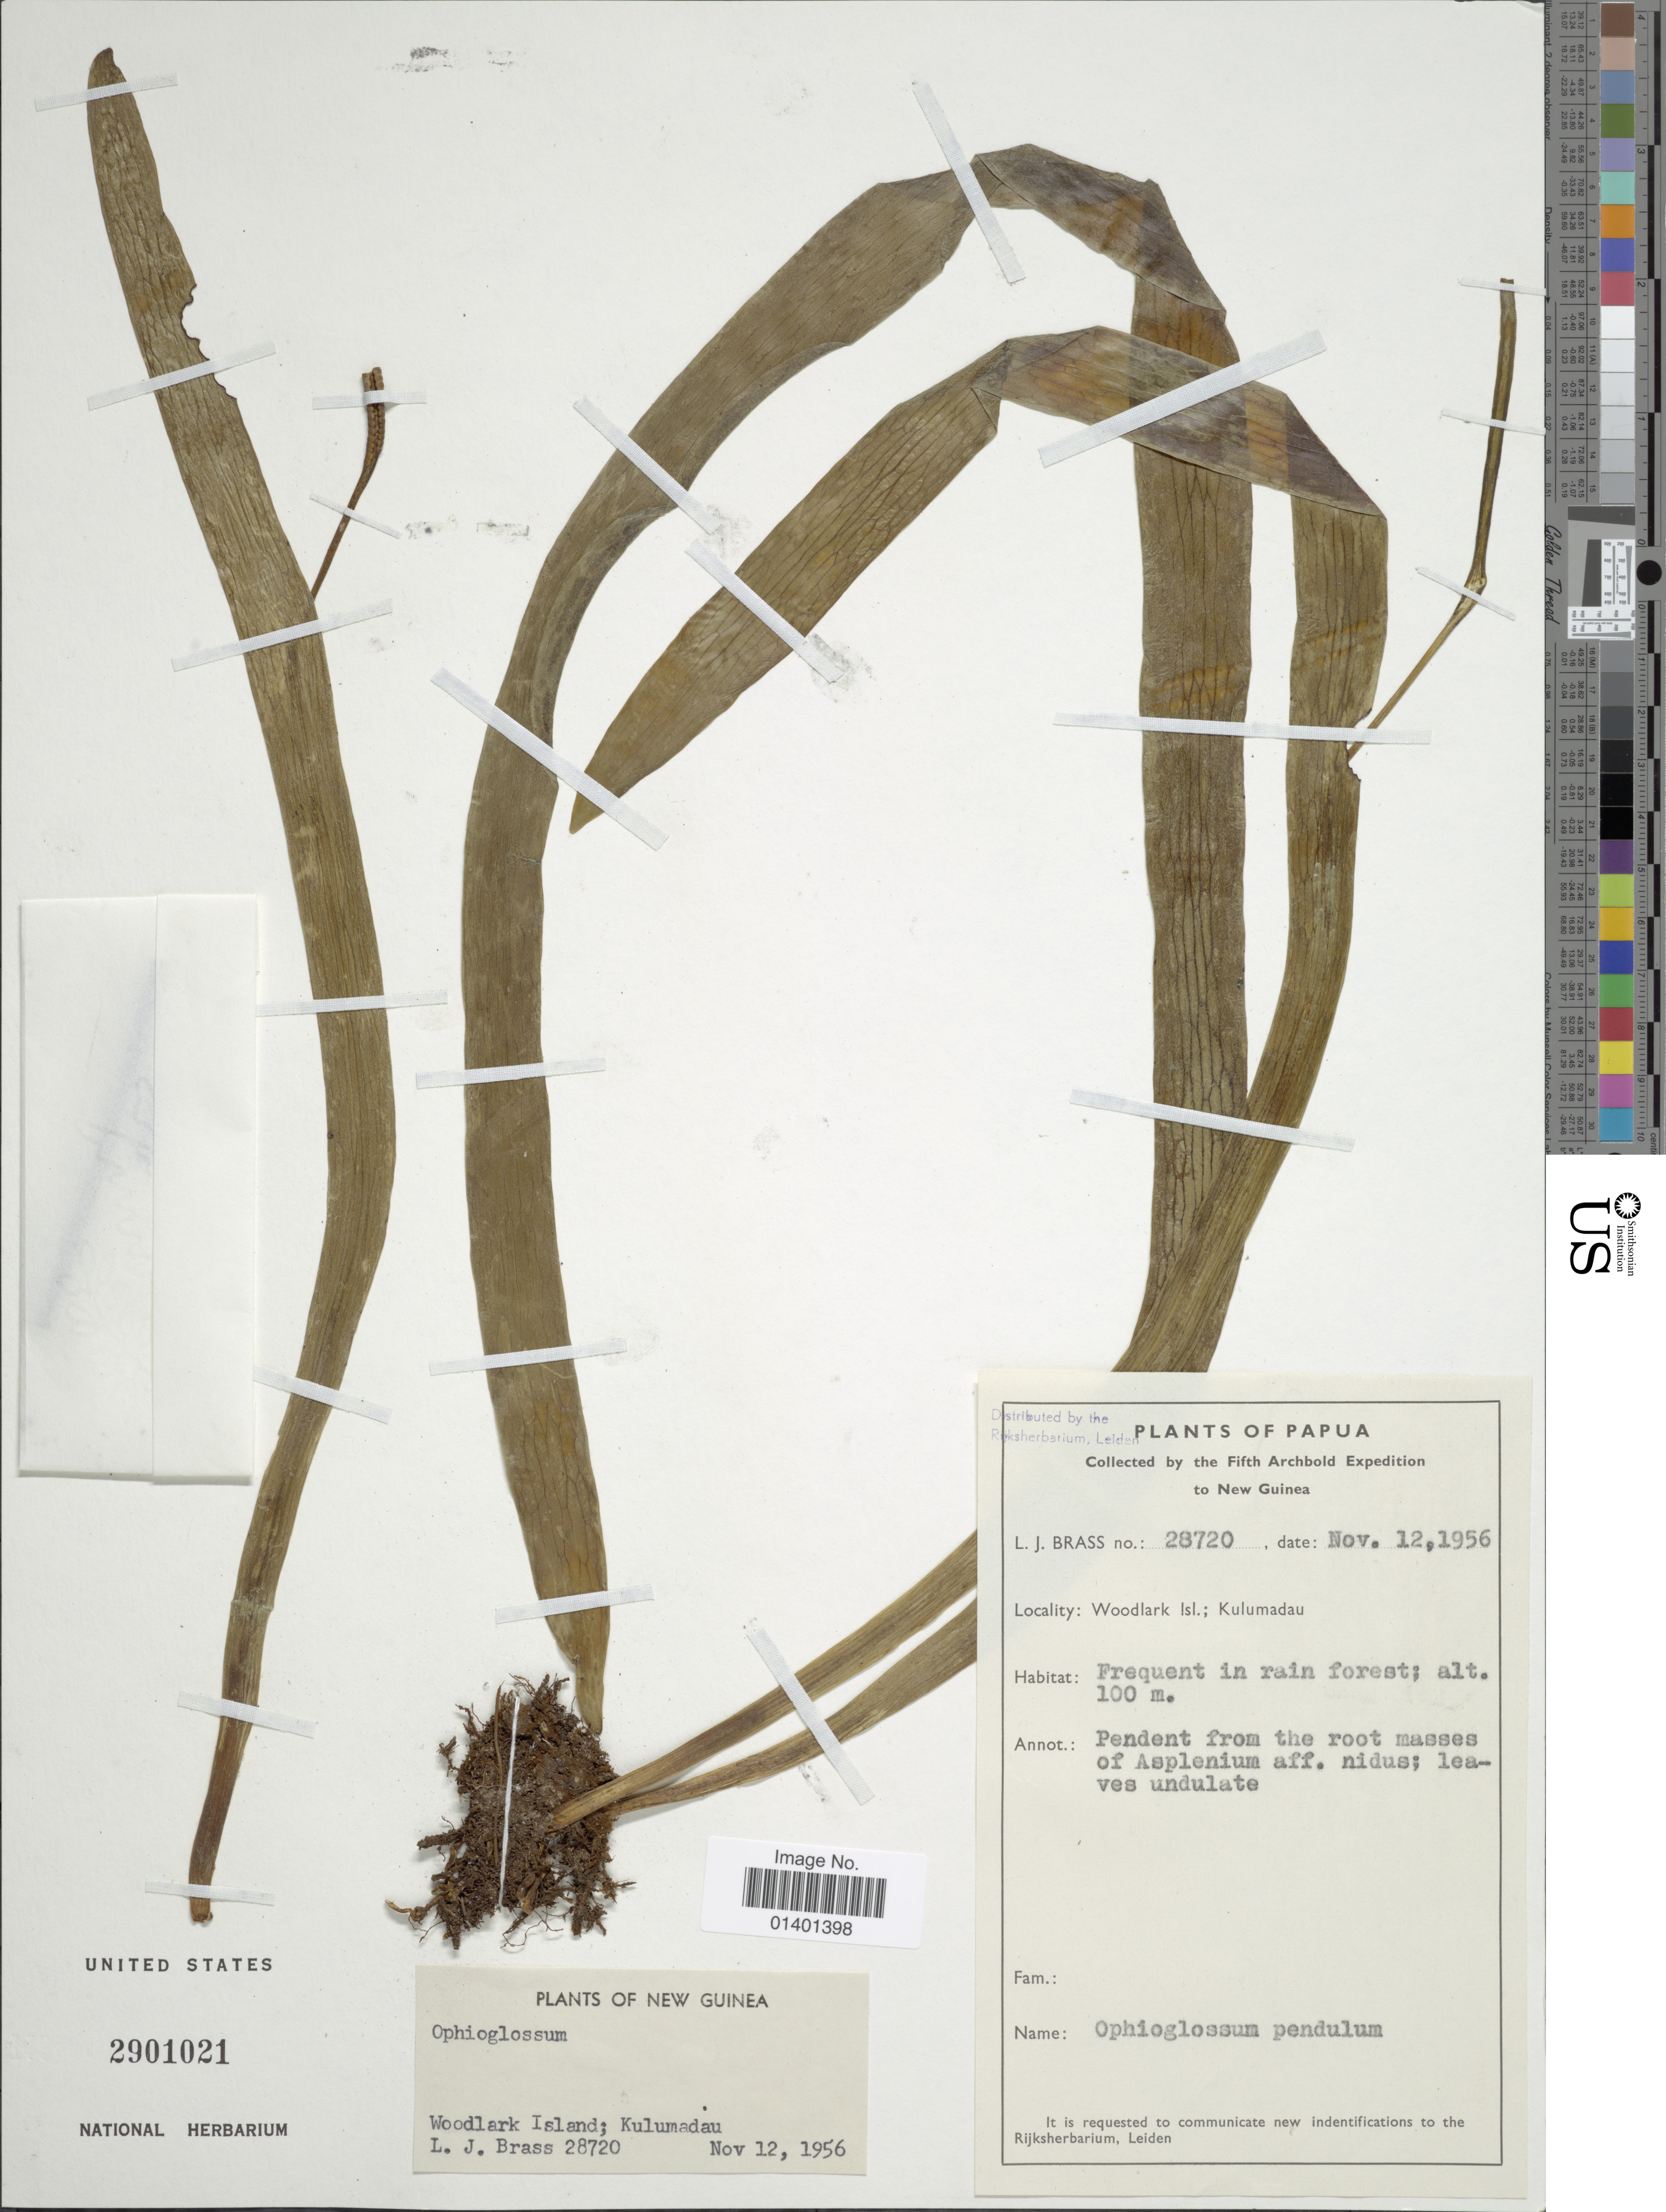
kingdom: Plantae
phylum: Tracheophyta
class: Polypodiopsida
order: Ophioglossales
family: Ophioglossaceae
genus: Ophioglossum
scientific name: Ophioglossum pendulum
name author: L.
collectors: L. J. Brass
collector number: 28720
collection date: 1956-11-12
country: Papua New Guinea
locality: Woodlark island: Kulumadau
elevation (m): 100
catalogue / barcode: US 2901021